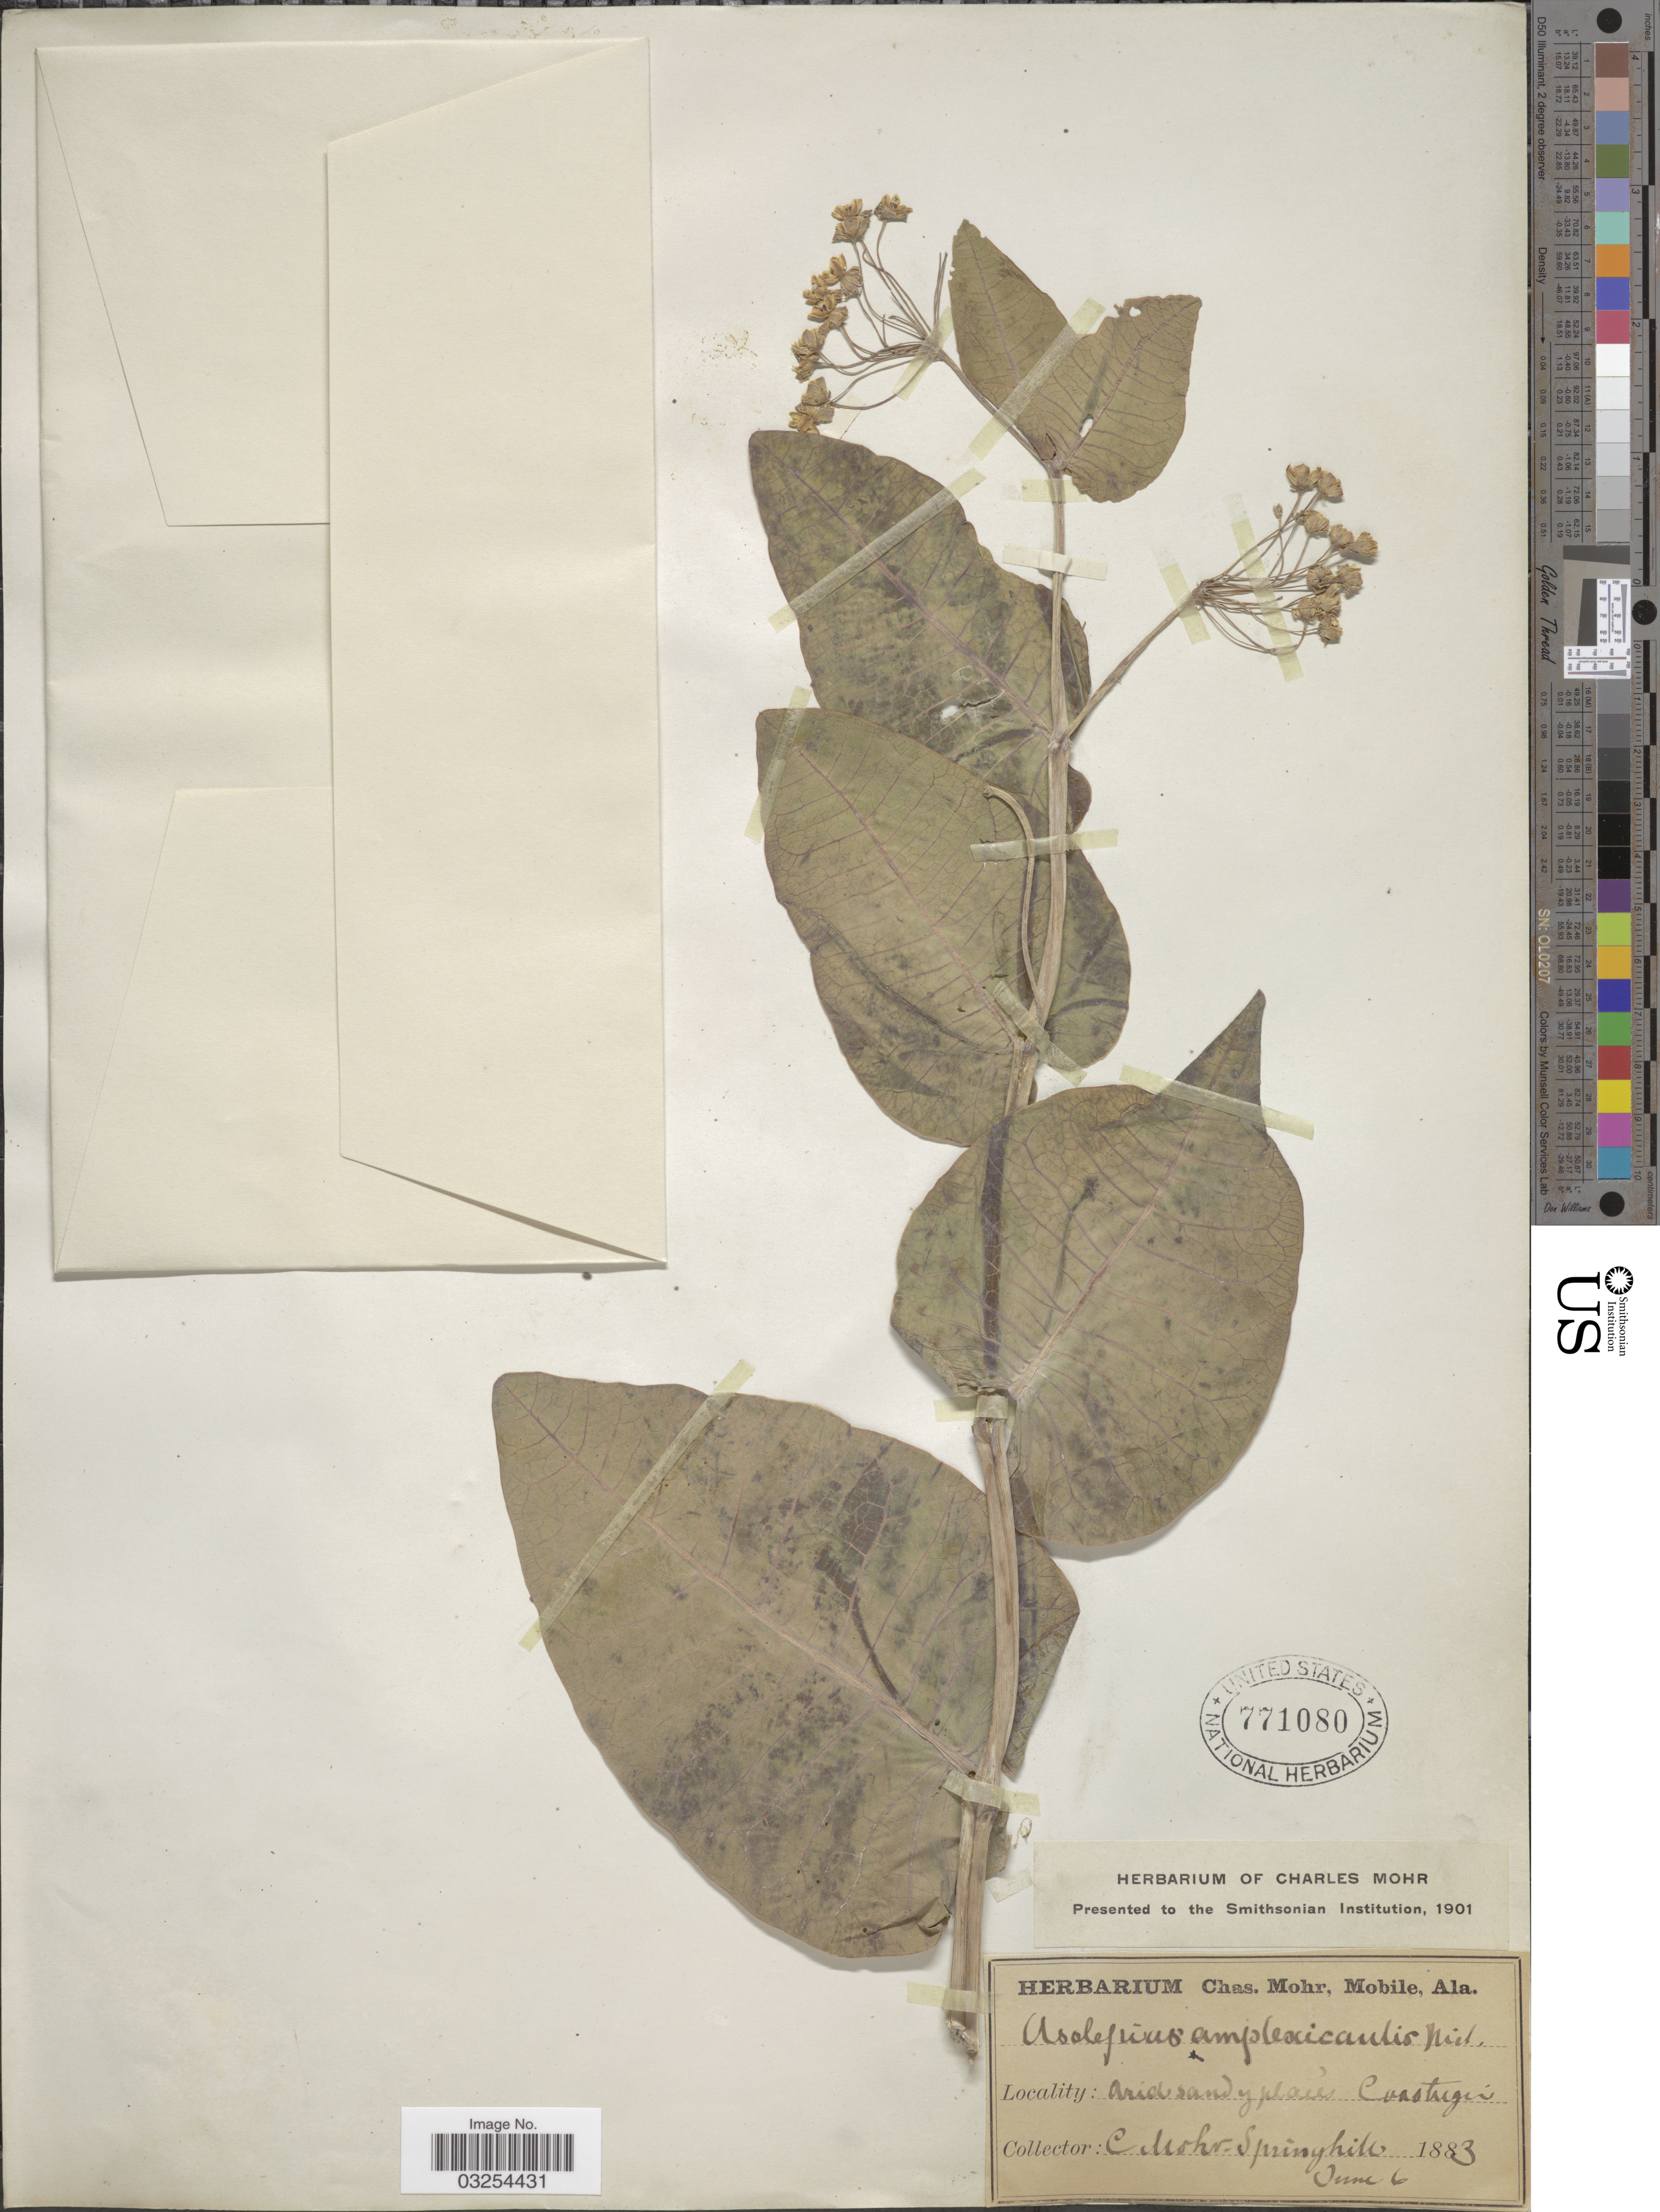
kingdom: Plantae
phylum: Tracheophyta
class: Magnoliopsida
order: Gentianales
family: Apocynaceae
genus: Asclepias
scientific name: Asclepias humistrata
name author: Walter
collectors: Mohr, C. T. (herbarium)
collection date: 1883-06-06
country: United States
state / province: Alabama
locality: Arid sandy places Coastugir [interpreted]. Springhills.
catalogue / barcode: US 771080